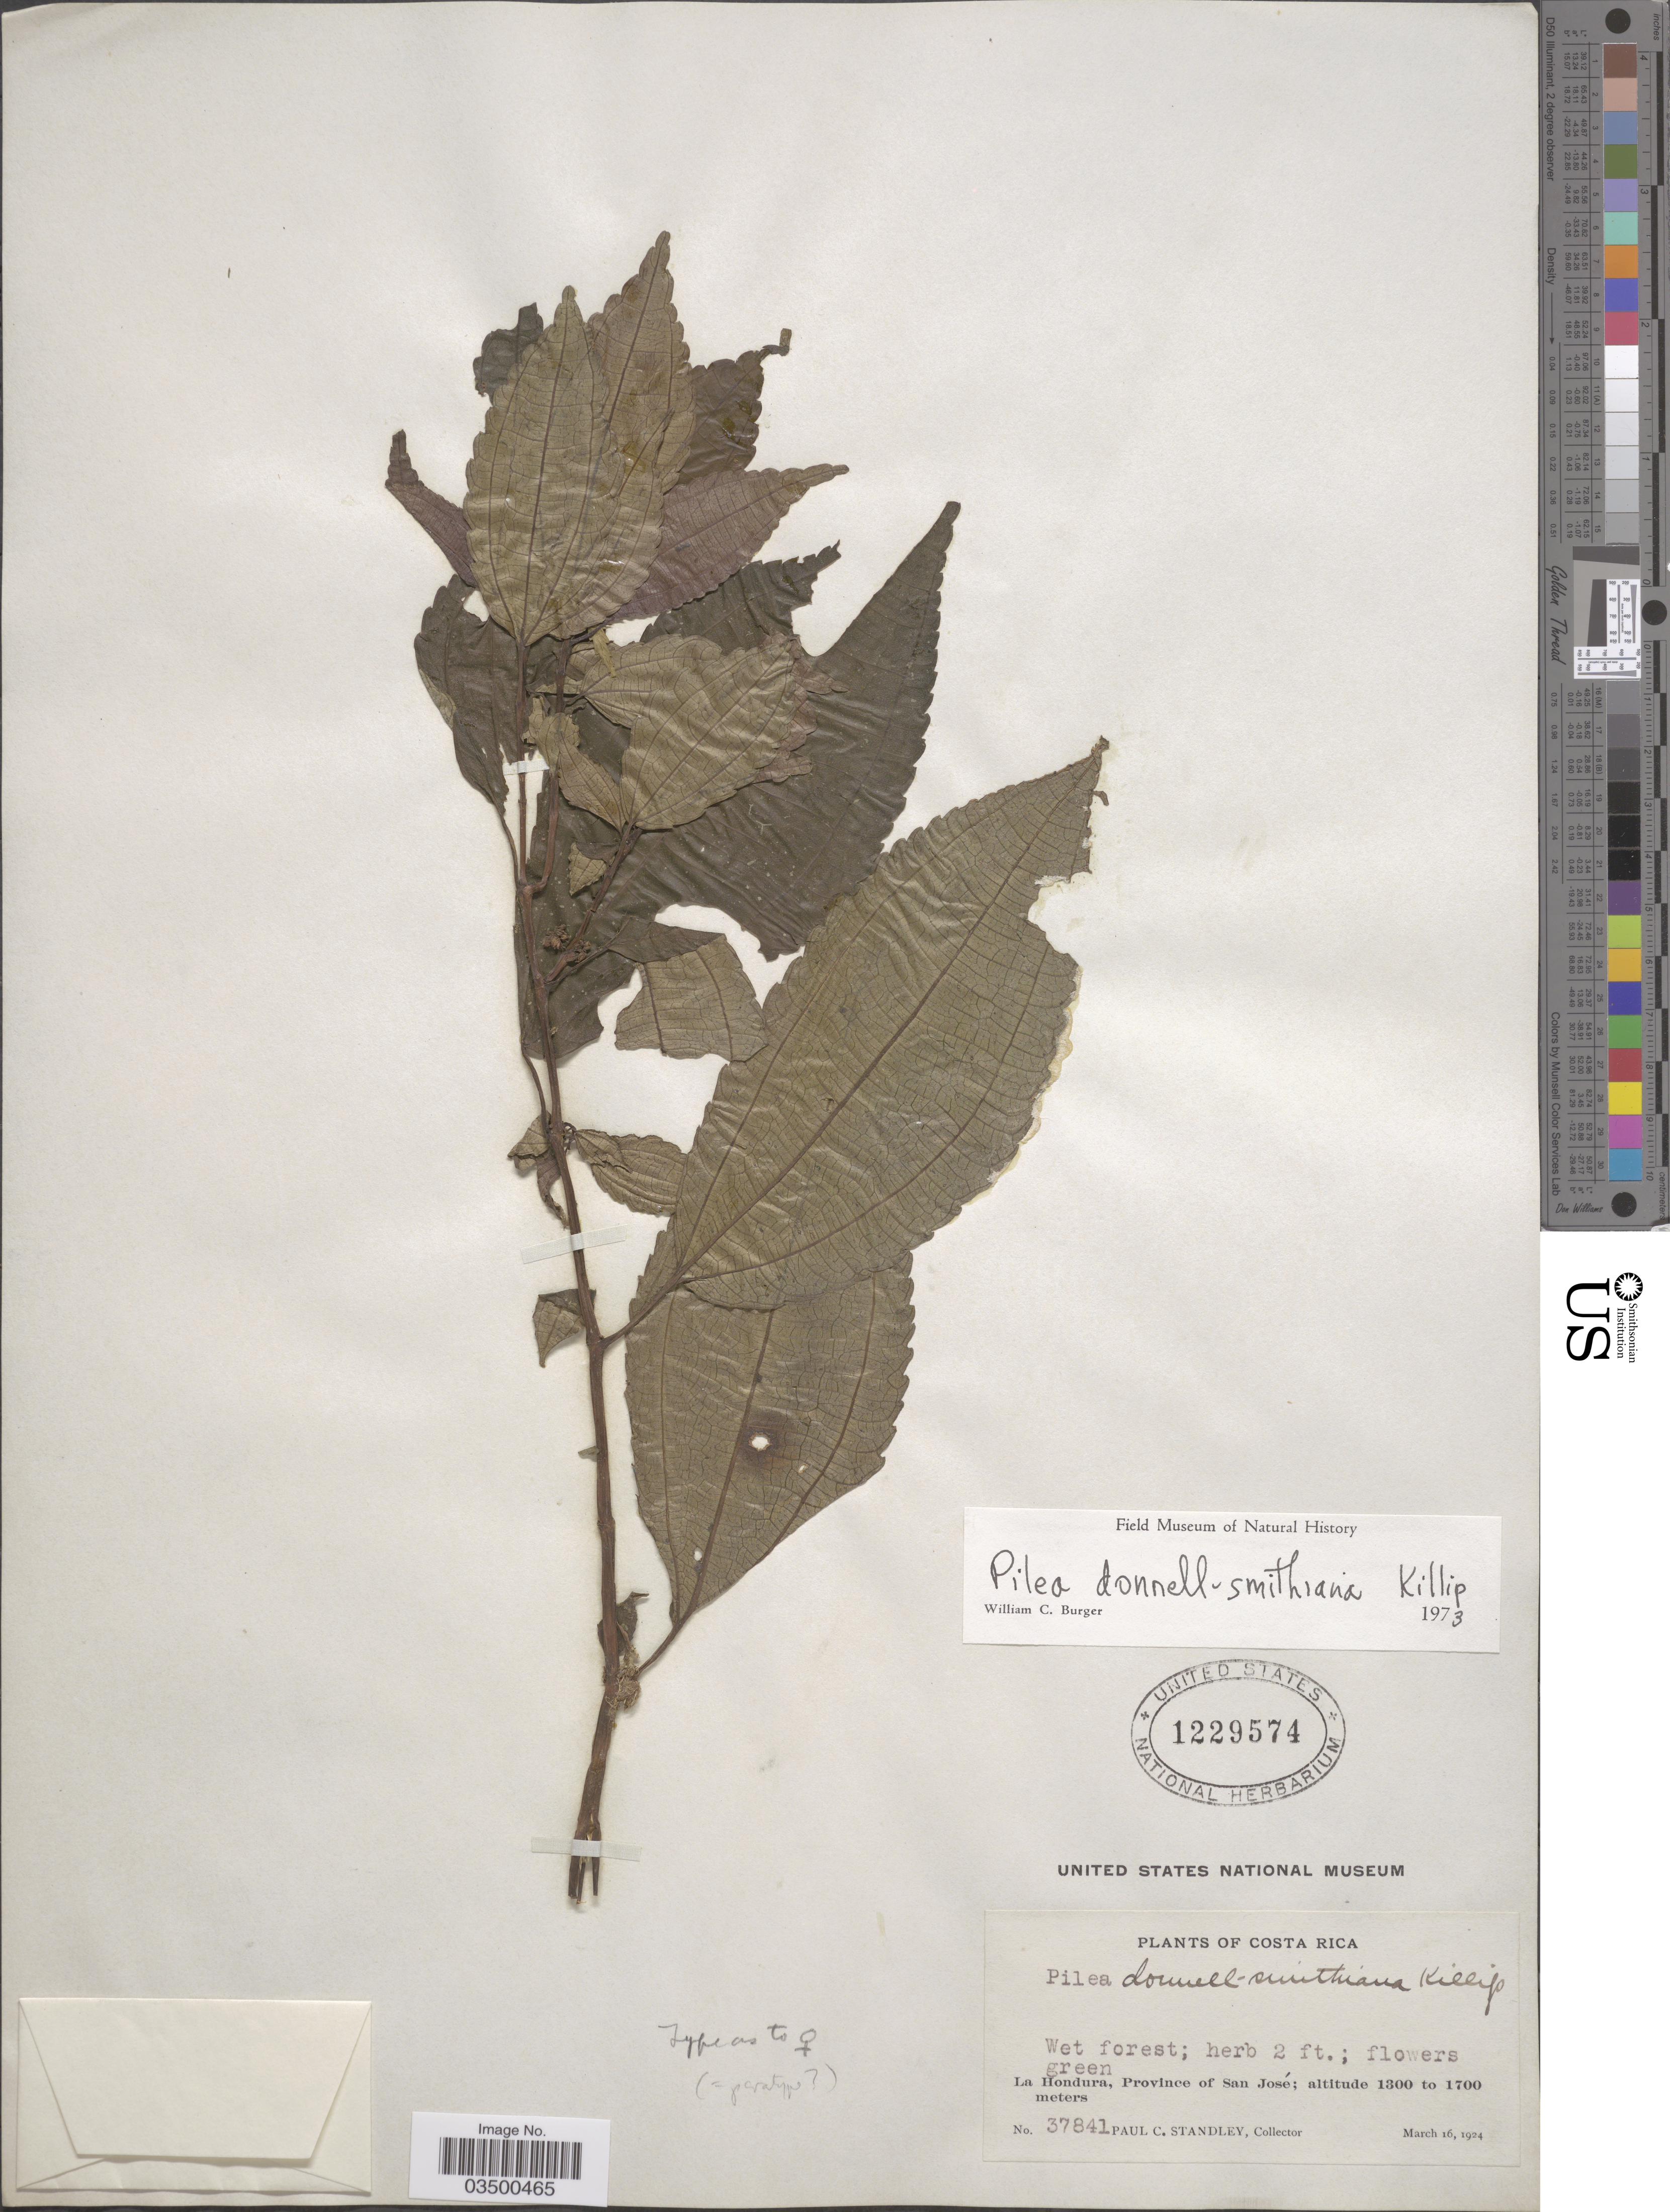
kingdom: Plantae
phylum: Tracheophyta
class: Magnoliopsida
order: Rosales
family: Urticaceae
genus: Pilea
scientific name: Pilea purulensis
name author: Donn. Sm.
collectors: P. C. Standley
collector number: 37841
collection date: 1924-03-16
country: Costa Rica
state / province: San José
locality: La Hondura.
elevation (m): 1300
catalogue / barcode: US 1229574